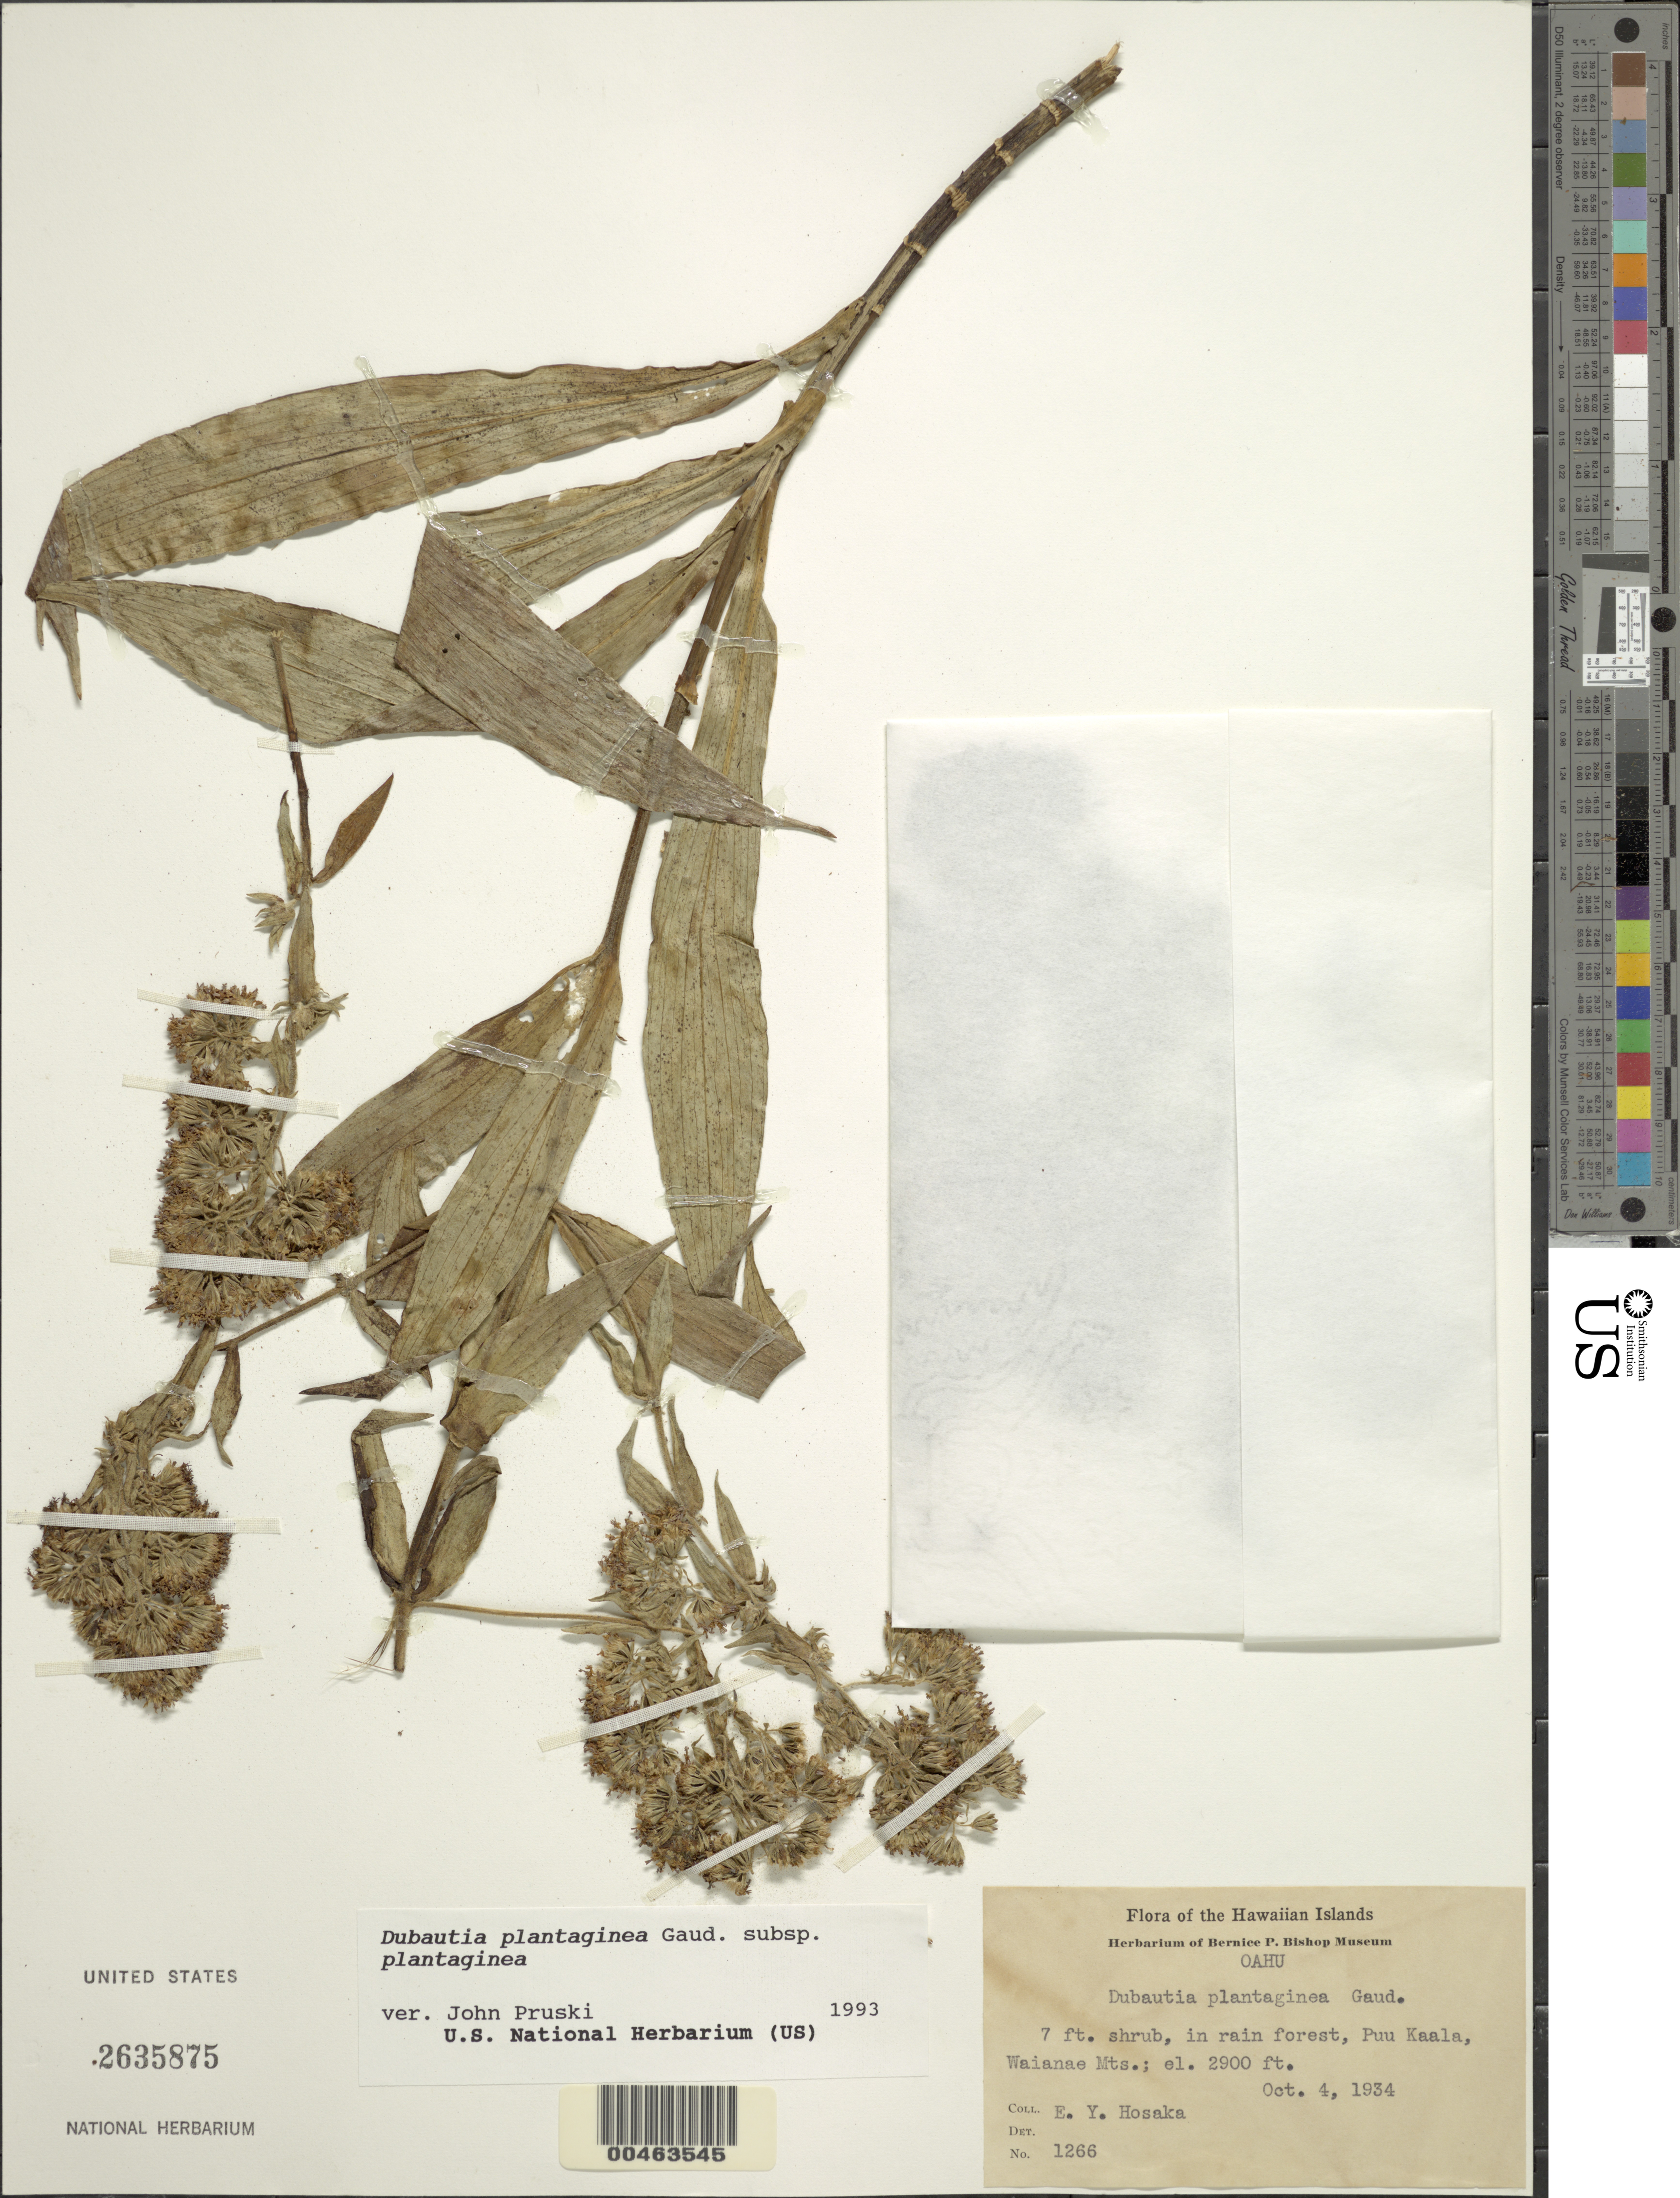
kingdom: Plantae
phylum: Tracheophyta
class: Magnoliopsida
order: Asterales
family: Asteraceae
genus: Dubautia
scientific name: Dubautia plantaginea subsp. plantaginea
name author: Gaudich.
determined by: Pruski, J. F.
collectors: E. Y. Hosaka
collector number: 1266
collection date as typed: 4 Oct 1934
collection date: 1934-10-04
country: United States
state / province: Hawaii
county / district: Honolulu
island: Oahu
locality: Puu Kaala, Waianae Mts.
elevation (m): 884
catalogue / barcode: US 2635875